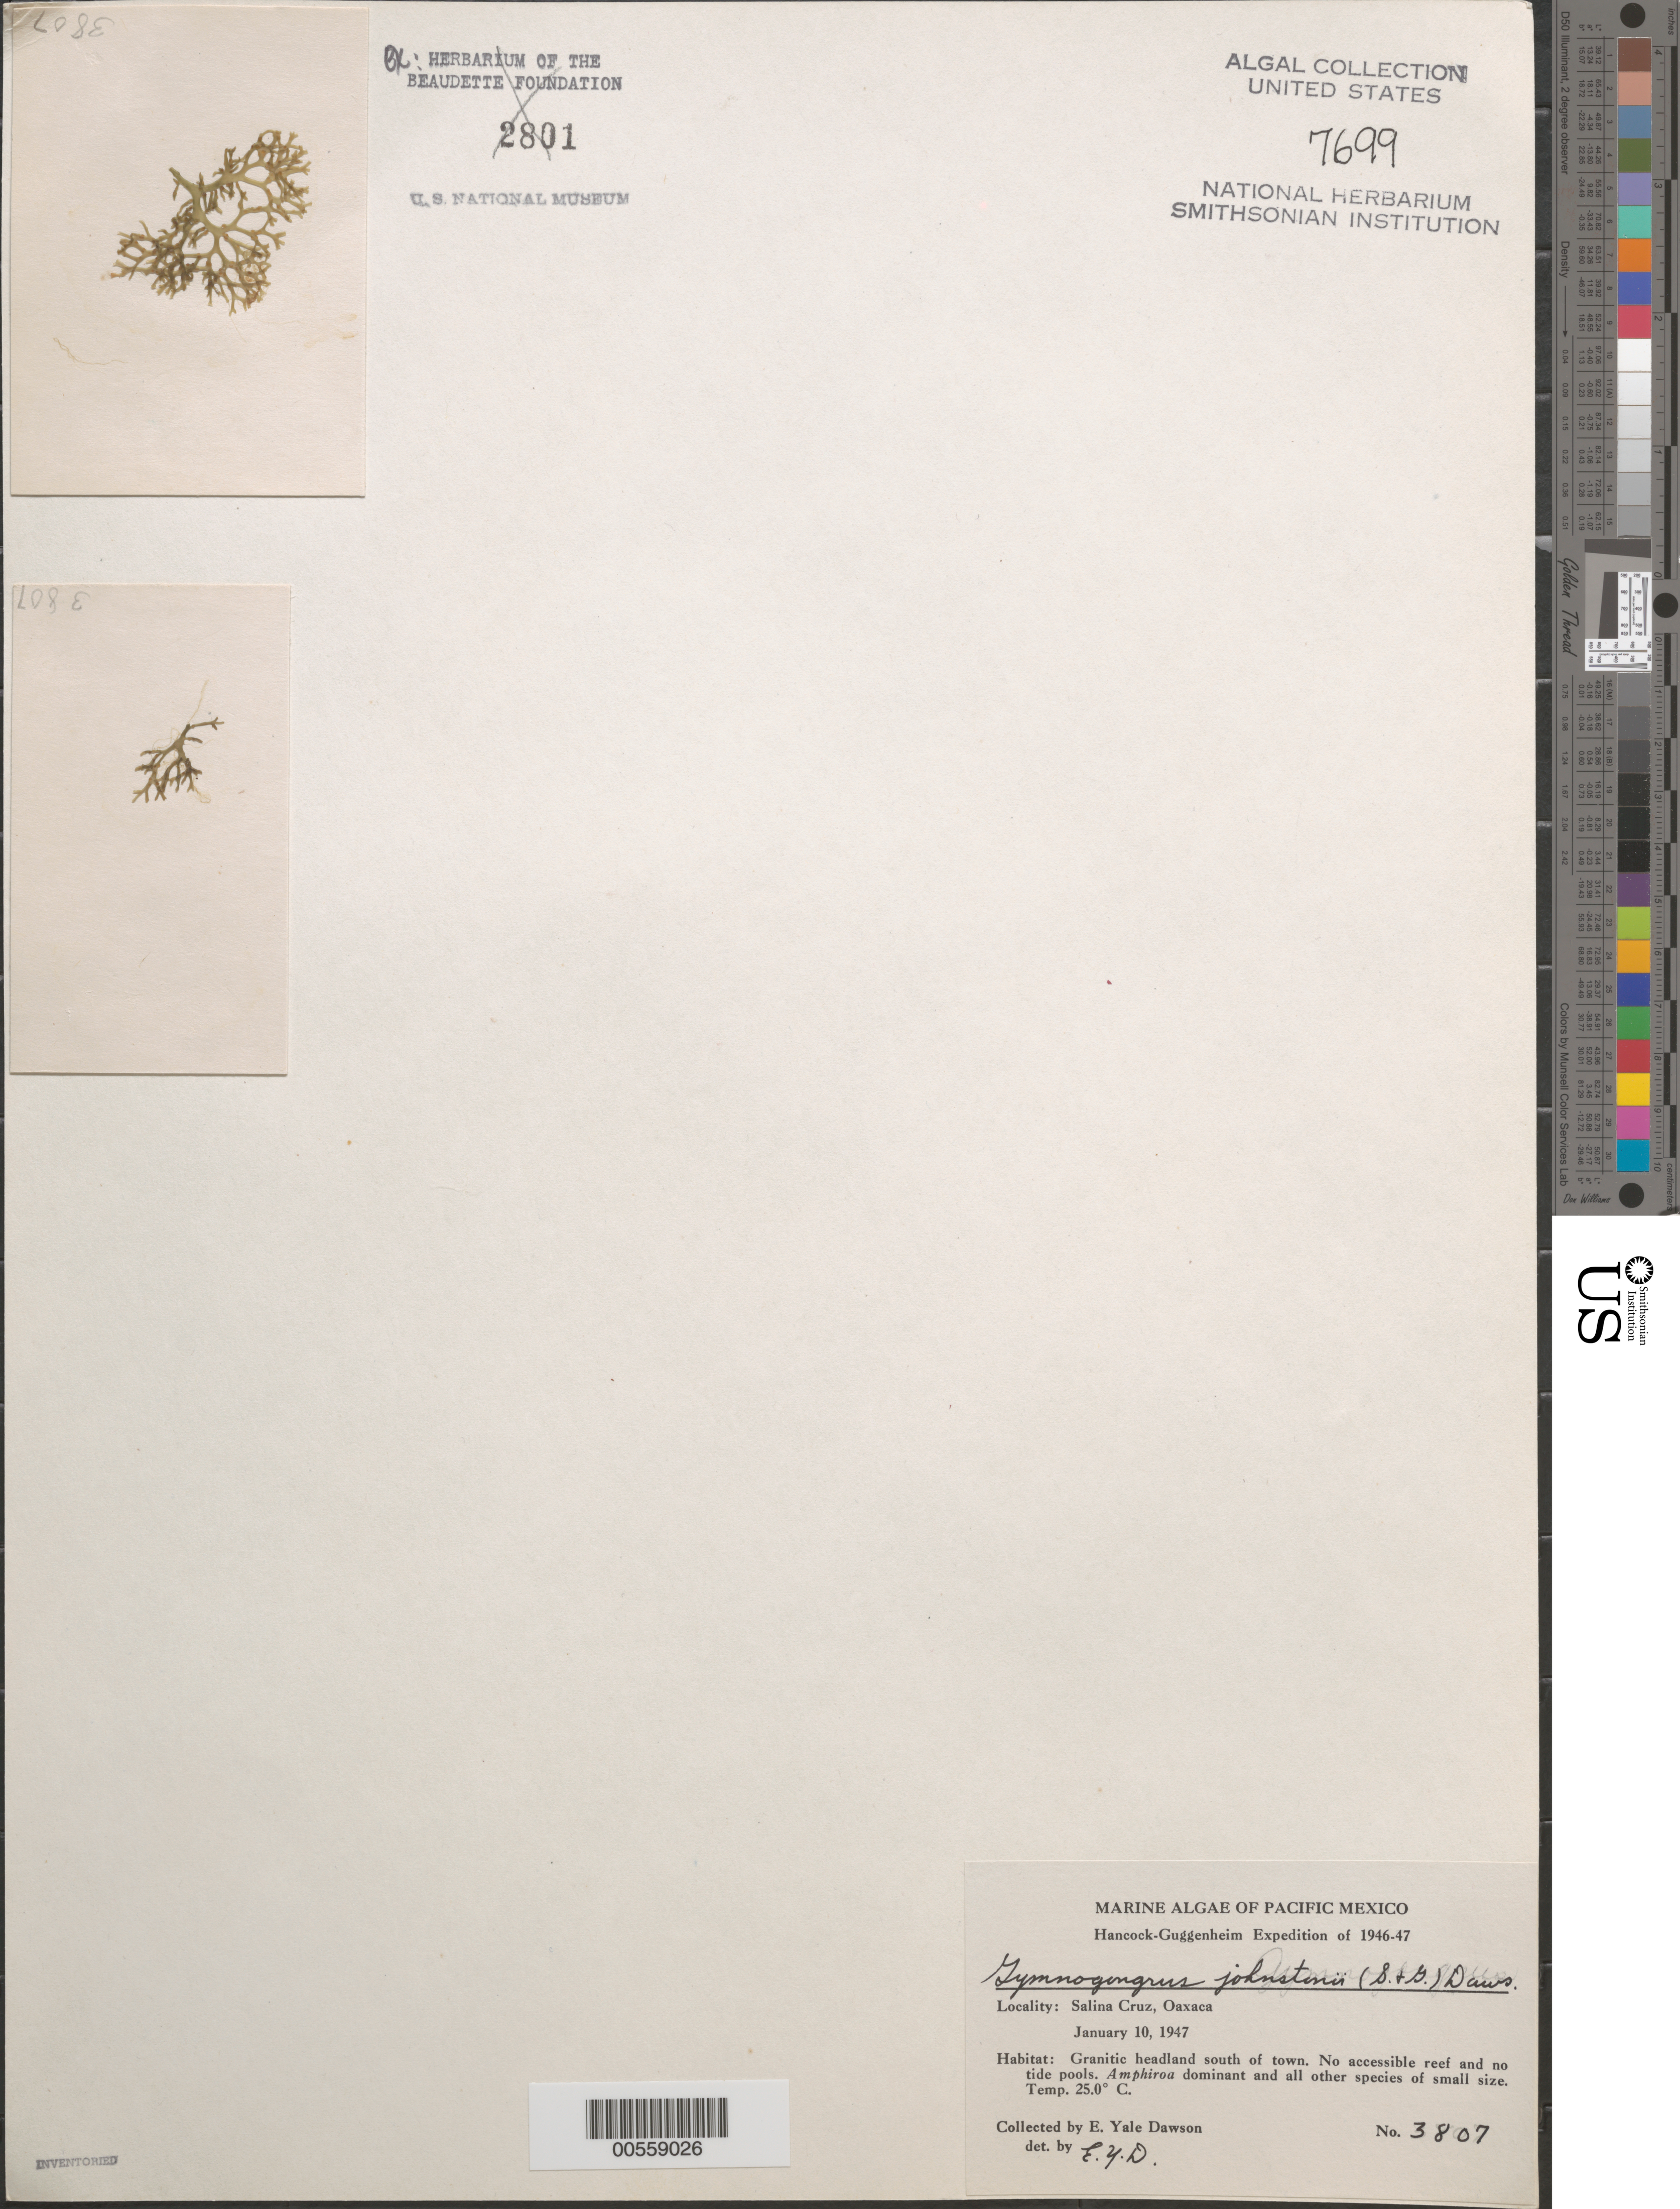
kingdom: Plantae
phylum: Rhodophyta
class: Florideophyceae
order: Gigartinales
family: Phyllophoraceae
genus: Gymnogongrus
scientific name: Gymnogongrus johnstonii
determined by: Dawson, E. Y.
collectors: E. Y. Dawson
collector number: EYD 3807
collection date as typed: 10 Jan 1947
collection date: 1947-01-10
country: Mexico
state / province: Oaxaca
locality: Headland south of salina cruz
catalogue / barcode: US 7699